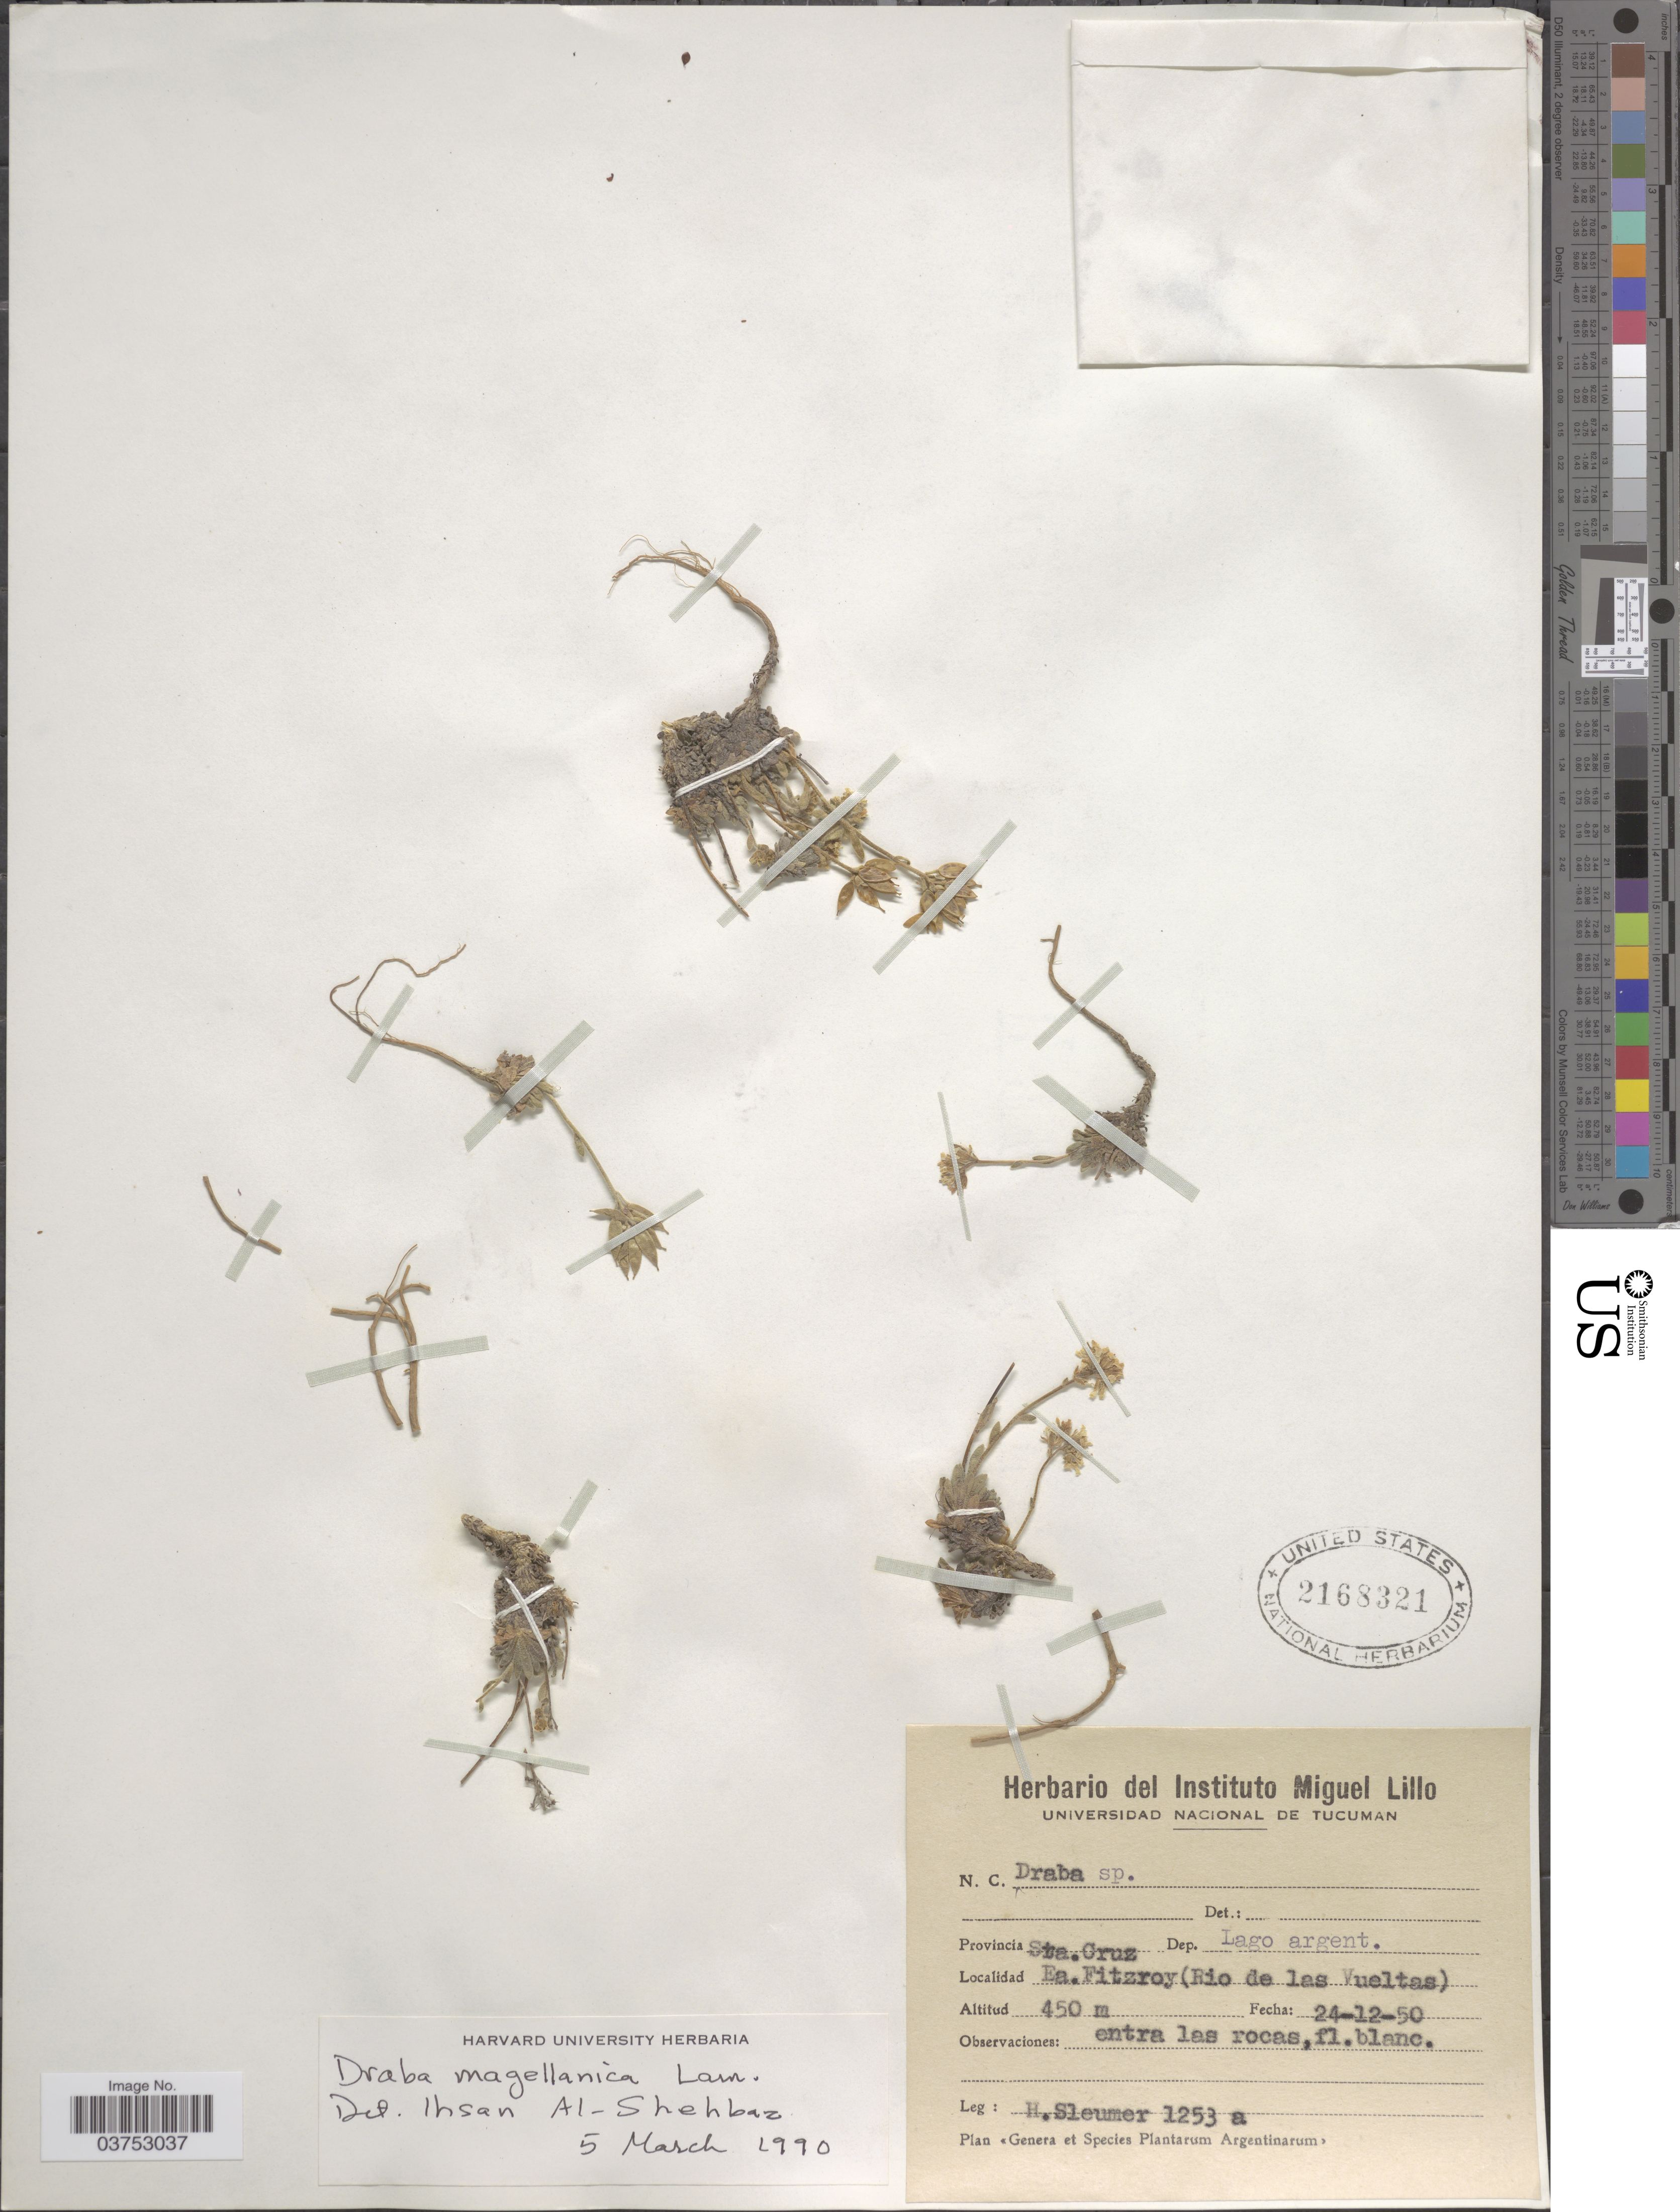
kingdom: Plantae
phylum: Tracheophyta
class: Magnoliopsida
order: Brassicales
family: Brassicaceae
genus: Draba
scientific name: Draba magellanica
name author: (A. Gray) Lam.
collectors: H. O. Sleumer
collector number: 1253a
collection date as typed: Transcribed d/m/y: 24/12/50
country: Argentina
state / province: Santa Cruz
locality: Dep. Lago argent. Ea. Fitzroy (Rio de las Vueltas).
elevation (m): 450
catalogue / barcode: US 2168321